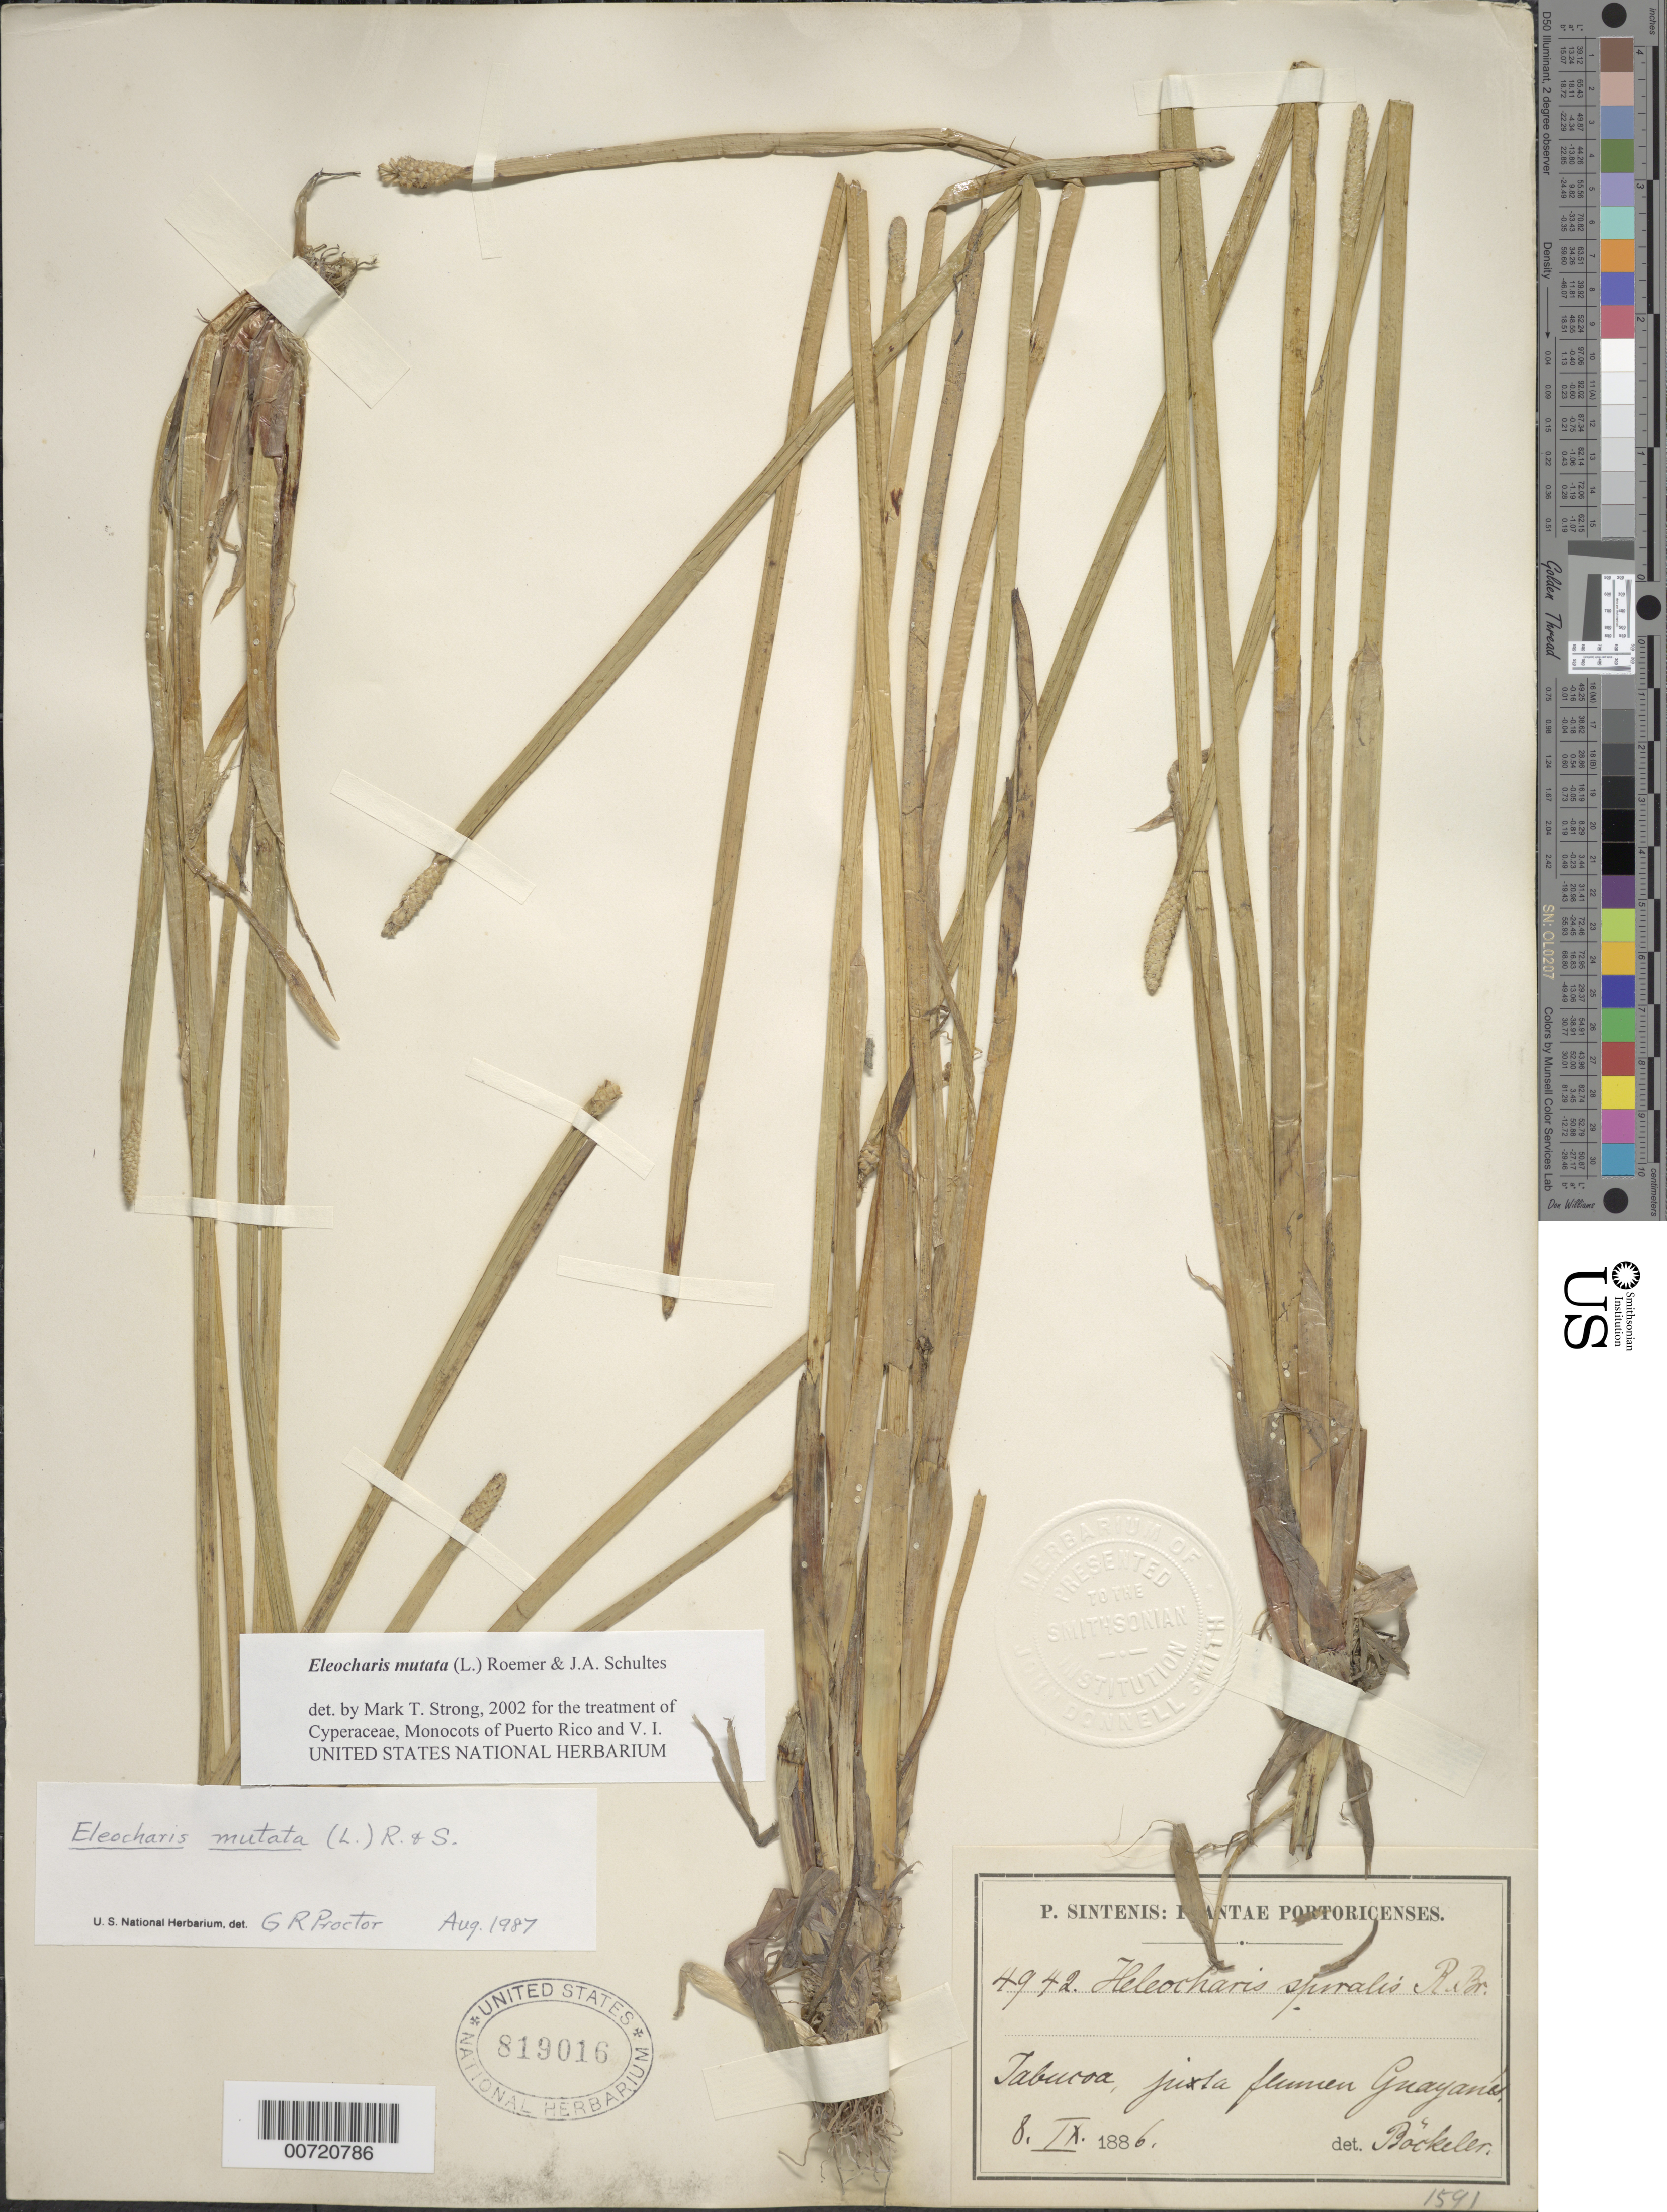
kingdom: Plantae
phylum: Tracheophyta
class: Liliopsida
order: Poales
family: Cyperaceae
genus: Eleocharis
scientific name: Eleocharis mutata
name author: (L.) Roem. & Schult.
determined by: Strong, M. T., (US), Smithsonian Institution - National Museum of Natural History (UNITED STATES)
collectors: P. Sintenis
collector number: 4942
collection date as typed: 08 Sep 1886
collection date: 1886-09-08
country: Puerto Rico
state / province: Yabucoa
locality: Yabucoa.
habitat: Juxta flumen Guayana.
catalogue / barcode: US 819016